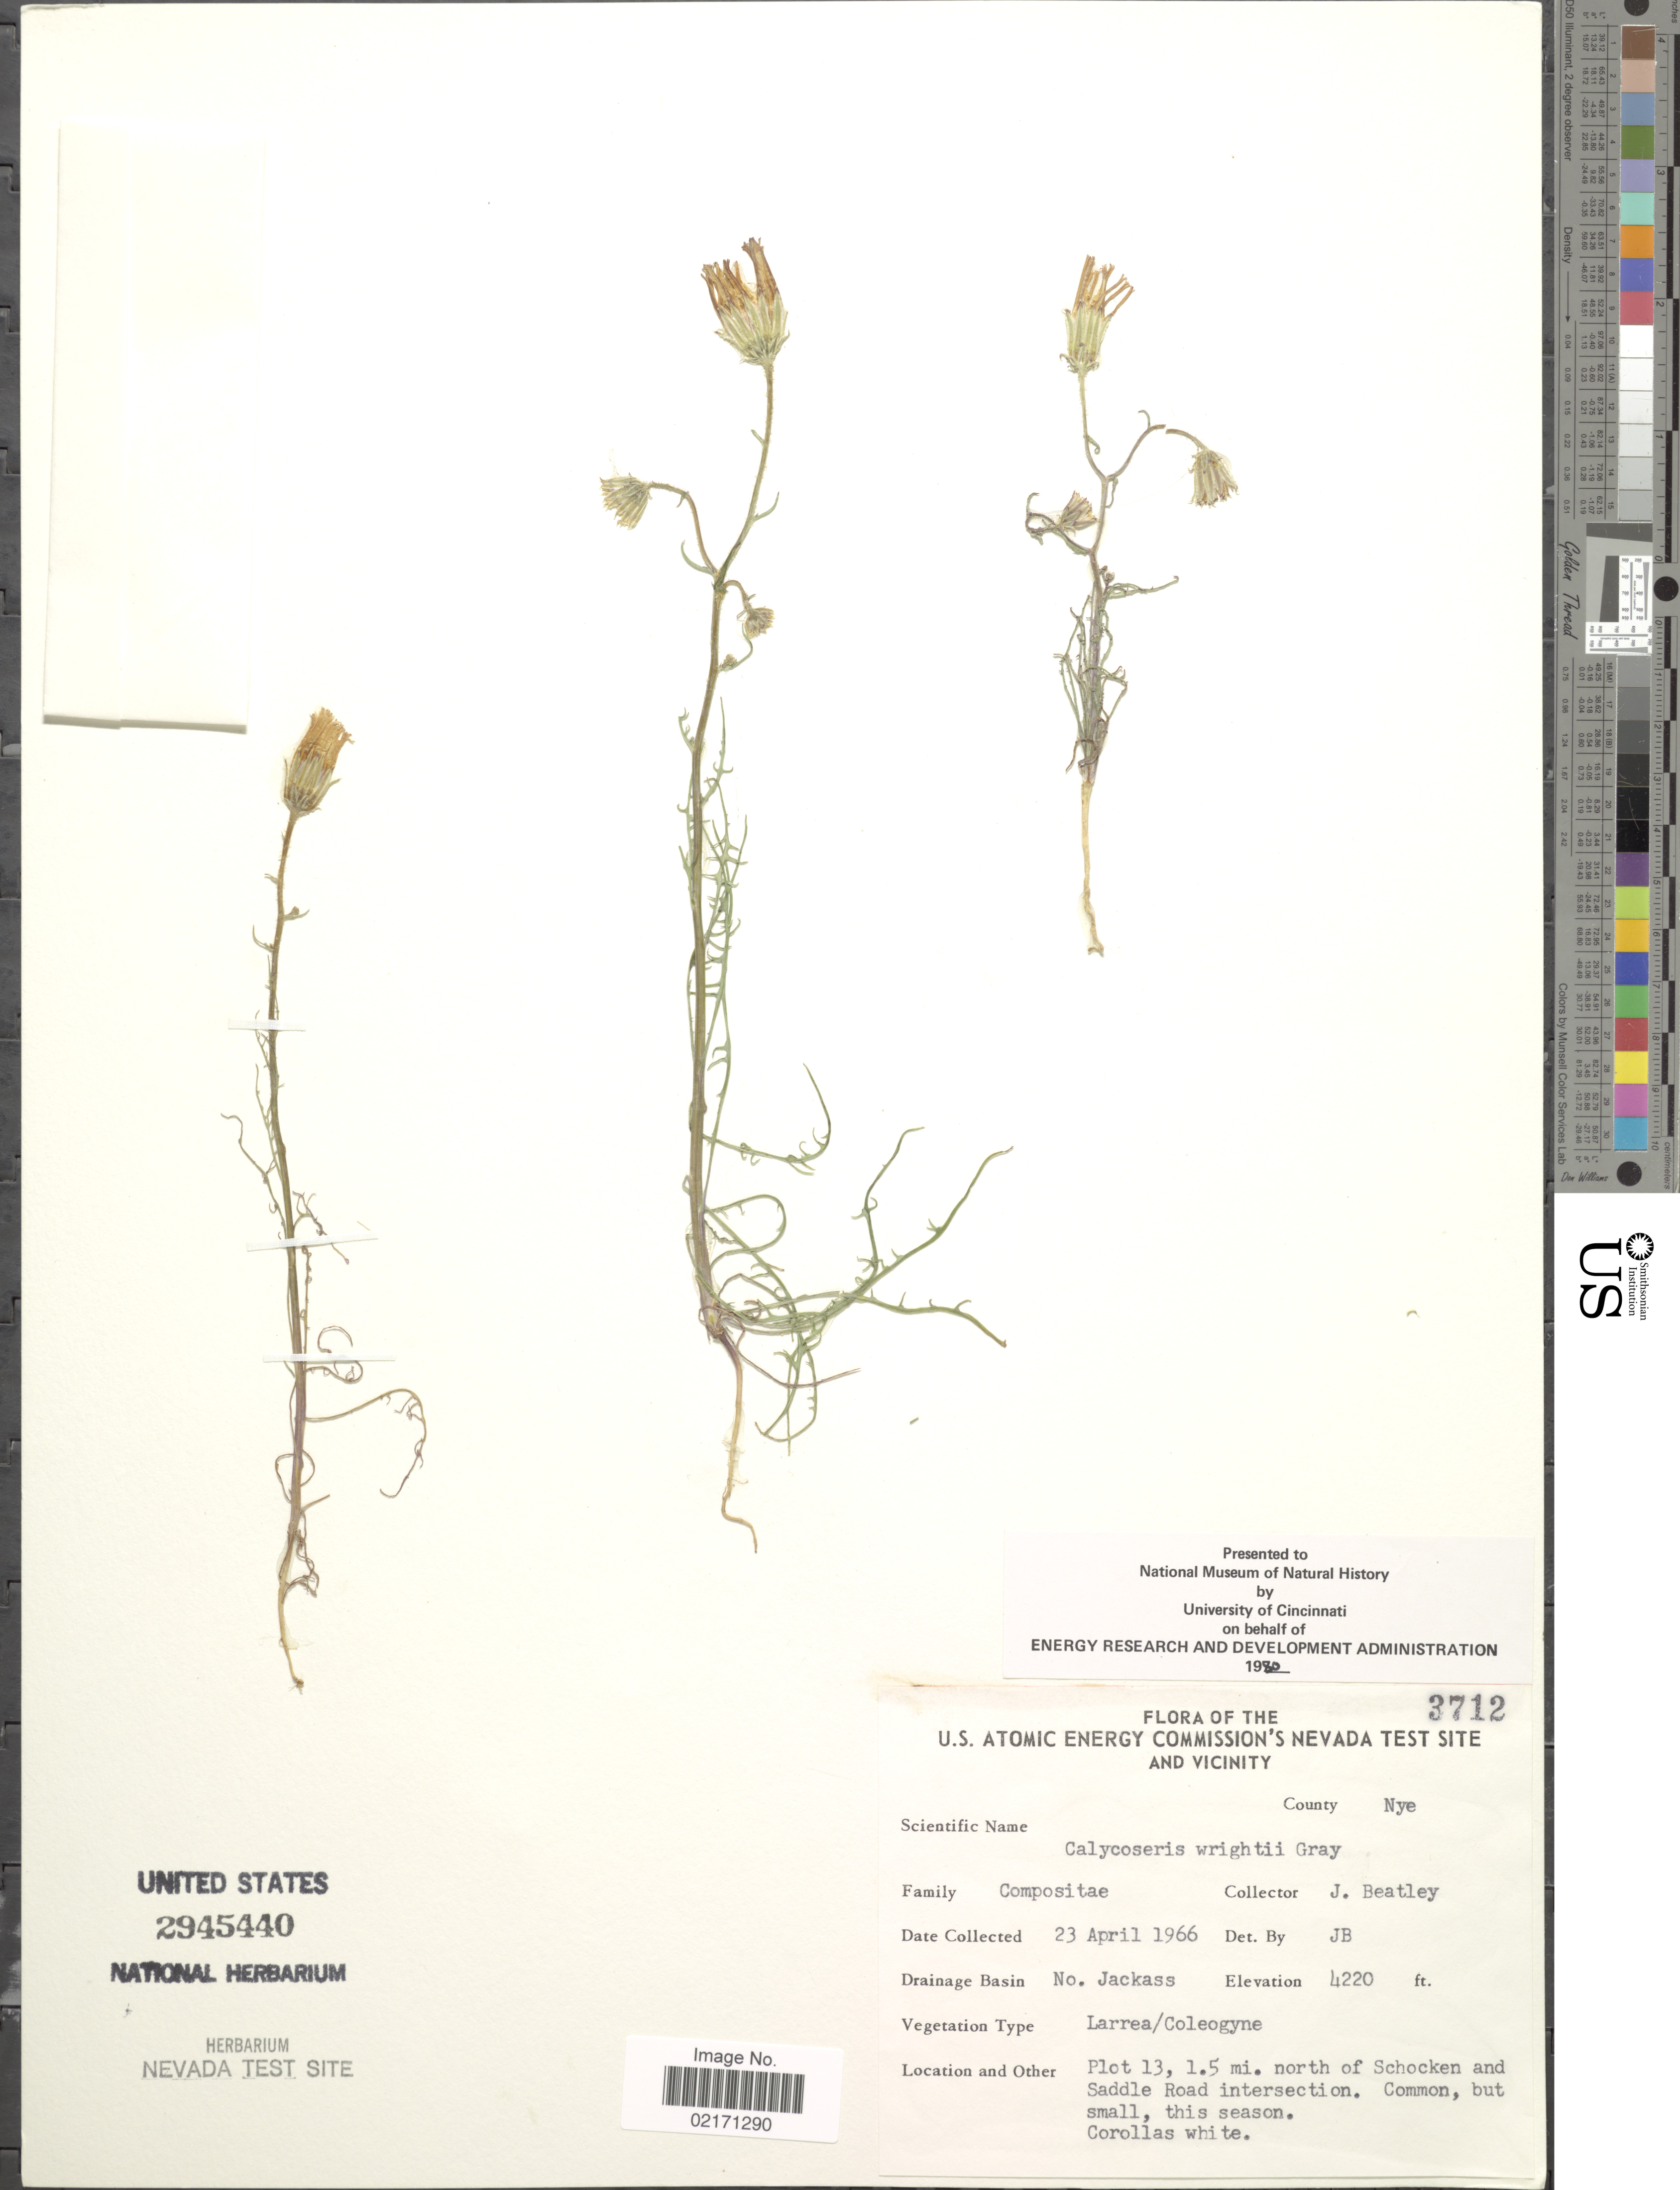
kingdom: Plantae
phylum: Tracheophyta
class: Magnoliopsida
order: Asterales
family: Asteraceae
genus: Calycoseris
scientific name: Calycoseris wrightii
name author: A. Gray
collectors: J. C. Beatley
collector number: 3712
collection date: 1966-04-23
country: United States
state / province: Nevada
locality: U.S. Atomic Energie Commision Nevada Test Site and vicinity. No. Jackass, Plot 13. 1.5 mi. north of Schocken and Saddle Road intersection. County Nye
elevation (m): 1286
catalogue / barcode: US 2945440